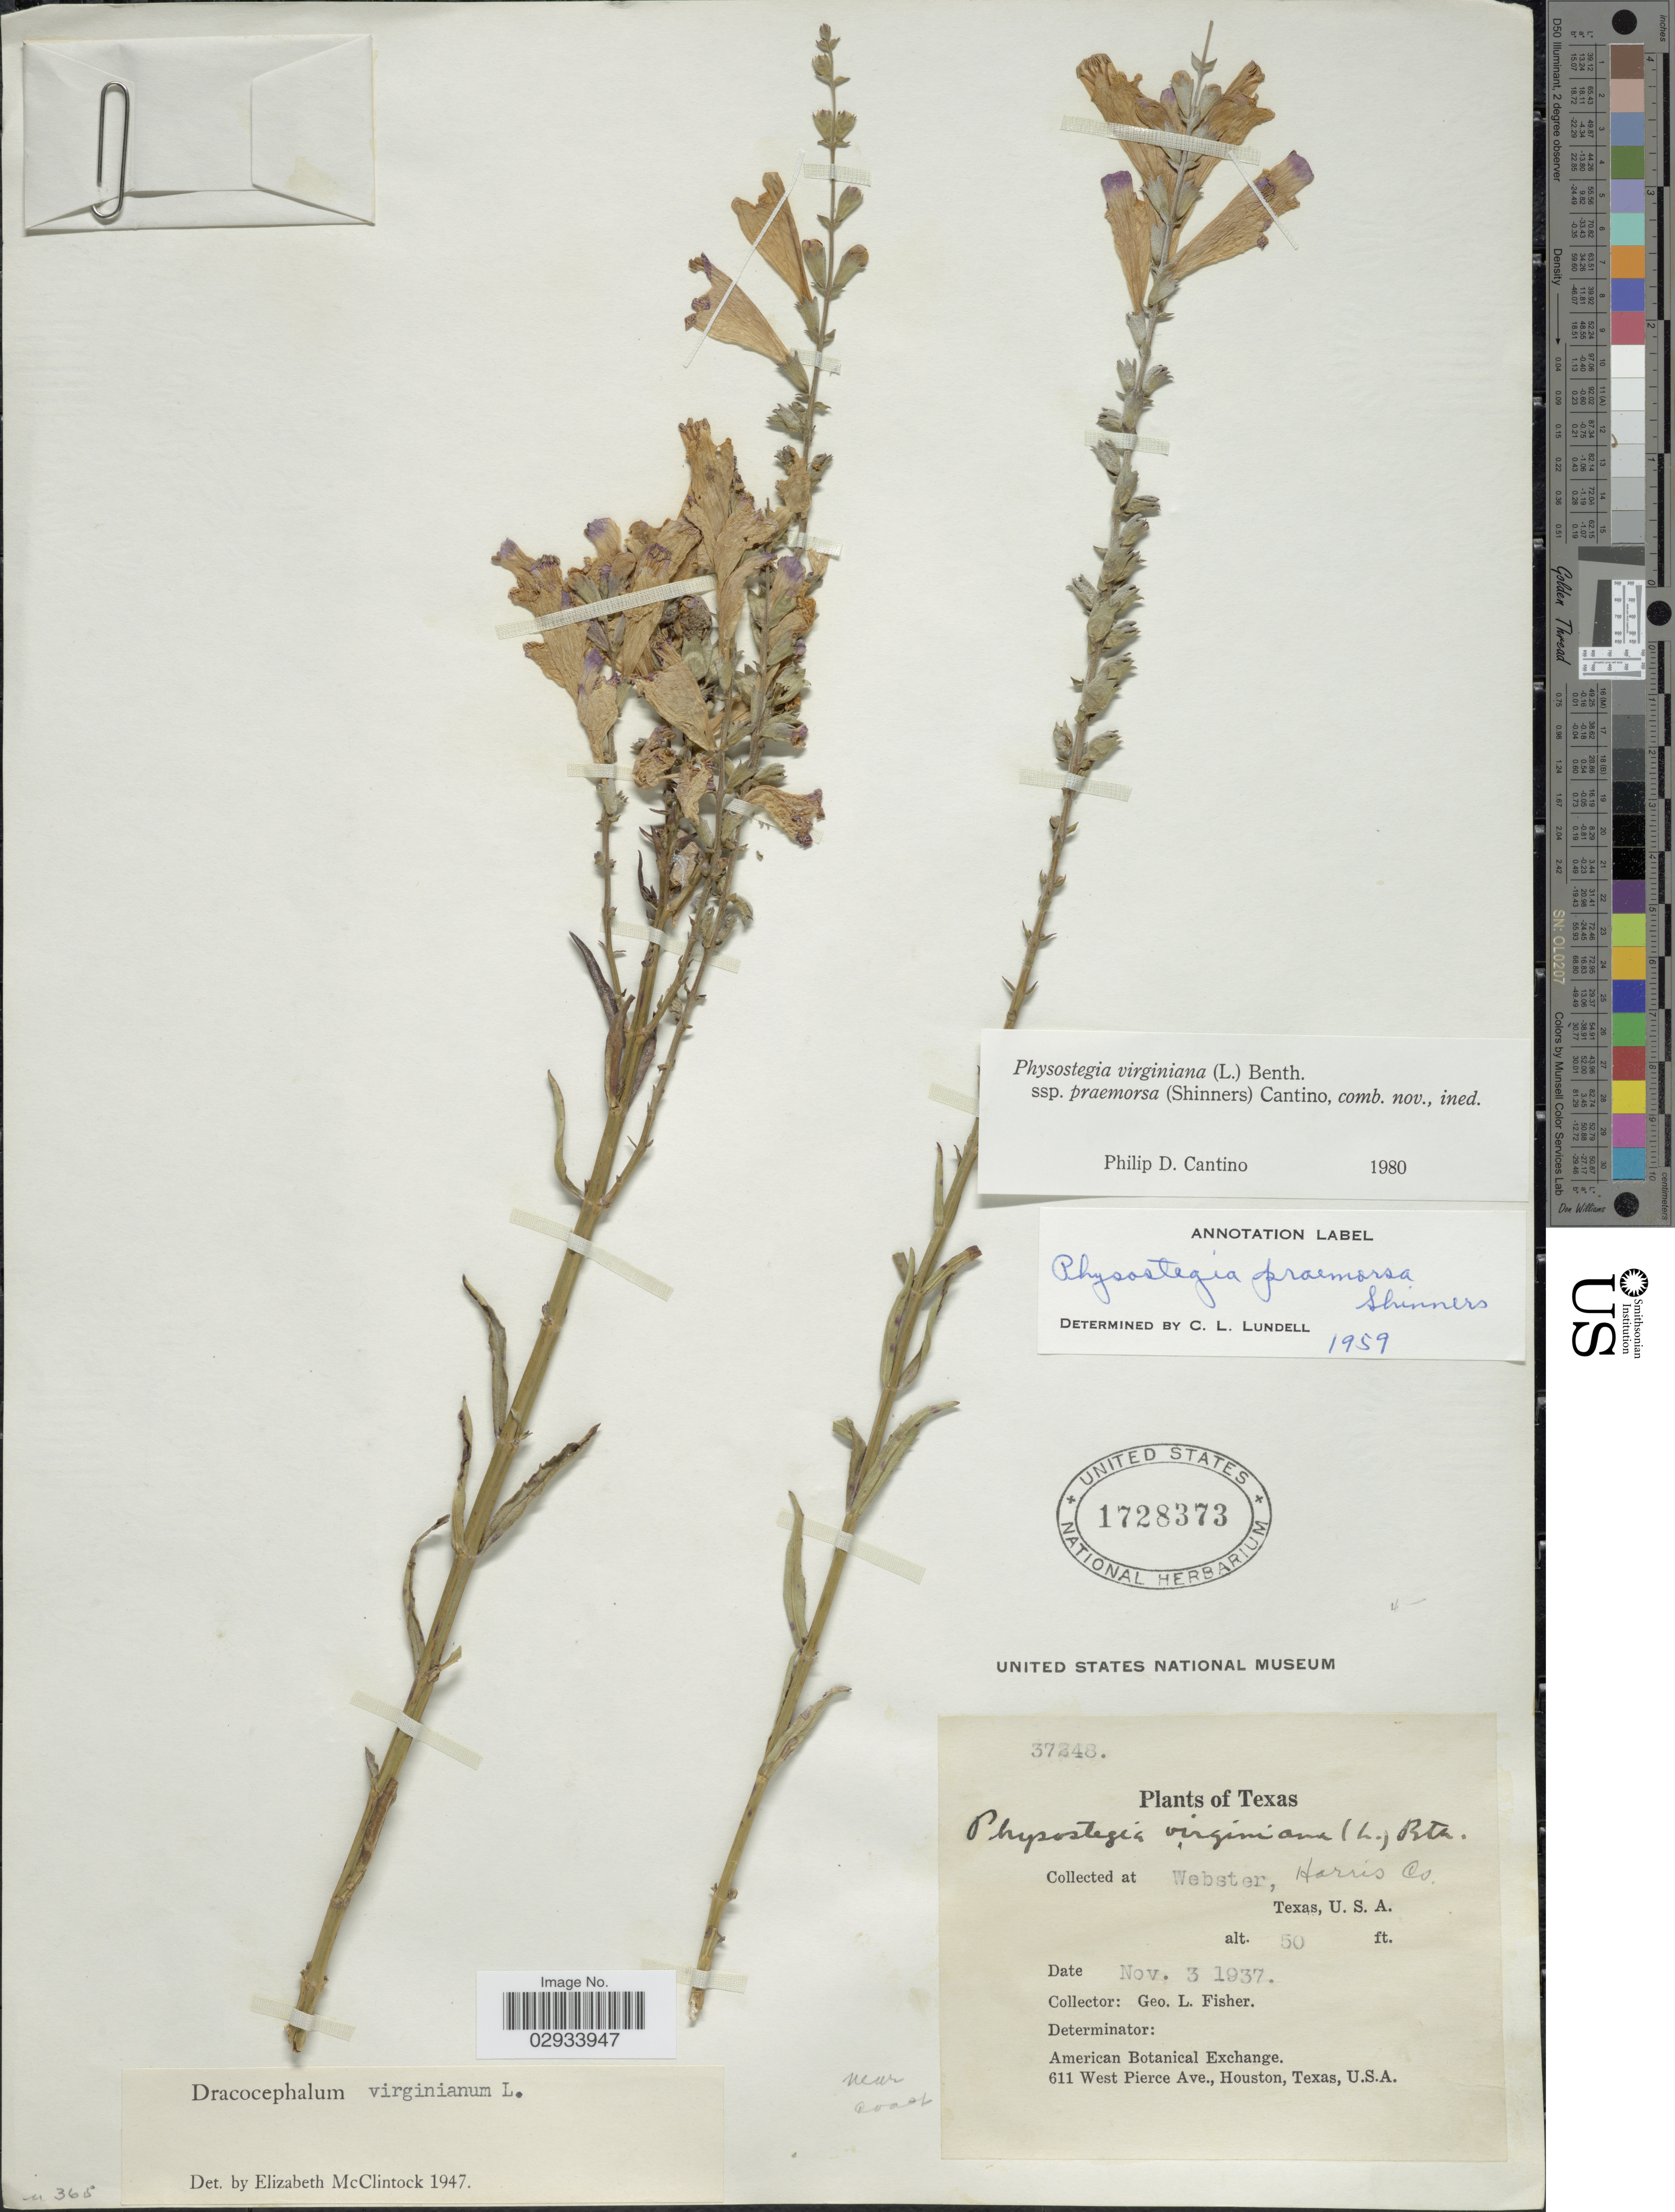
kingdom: Plantae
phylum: Tracheophyta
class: Magnoliopsida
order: Lamiales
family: Lamiaceae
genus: Physostegia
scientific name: Physostegia virginiana subsp. praemorsa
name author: (Shinners) P.D. Cantino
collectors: G. L. Fisher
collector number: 37248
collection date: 1937-11-03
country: United States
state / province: Texas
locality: Webster, Harris Co., Texas.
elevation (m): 15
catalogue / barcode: US 1728373